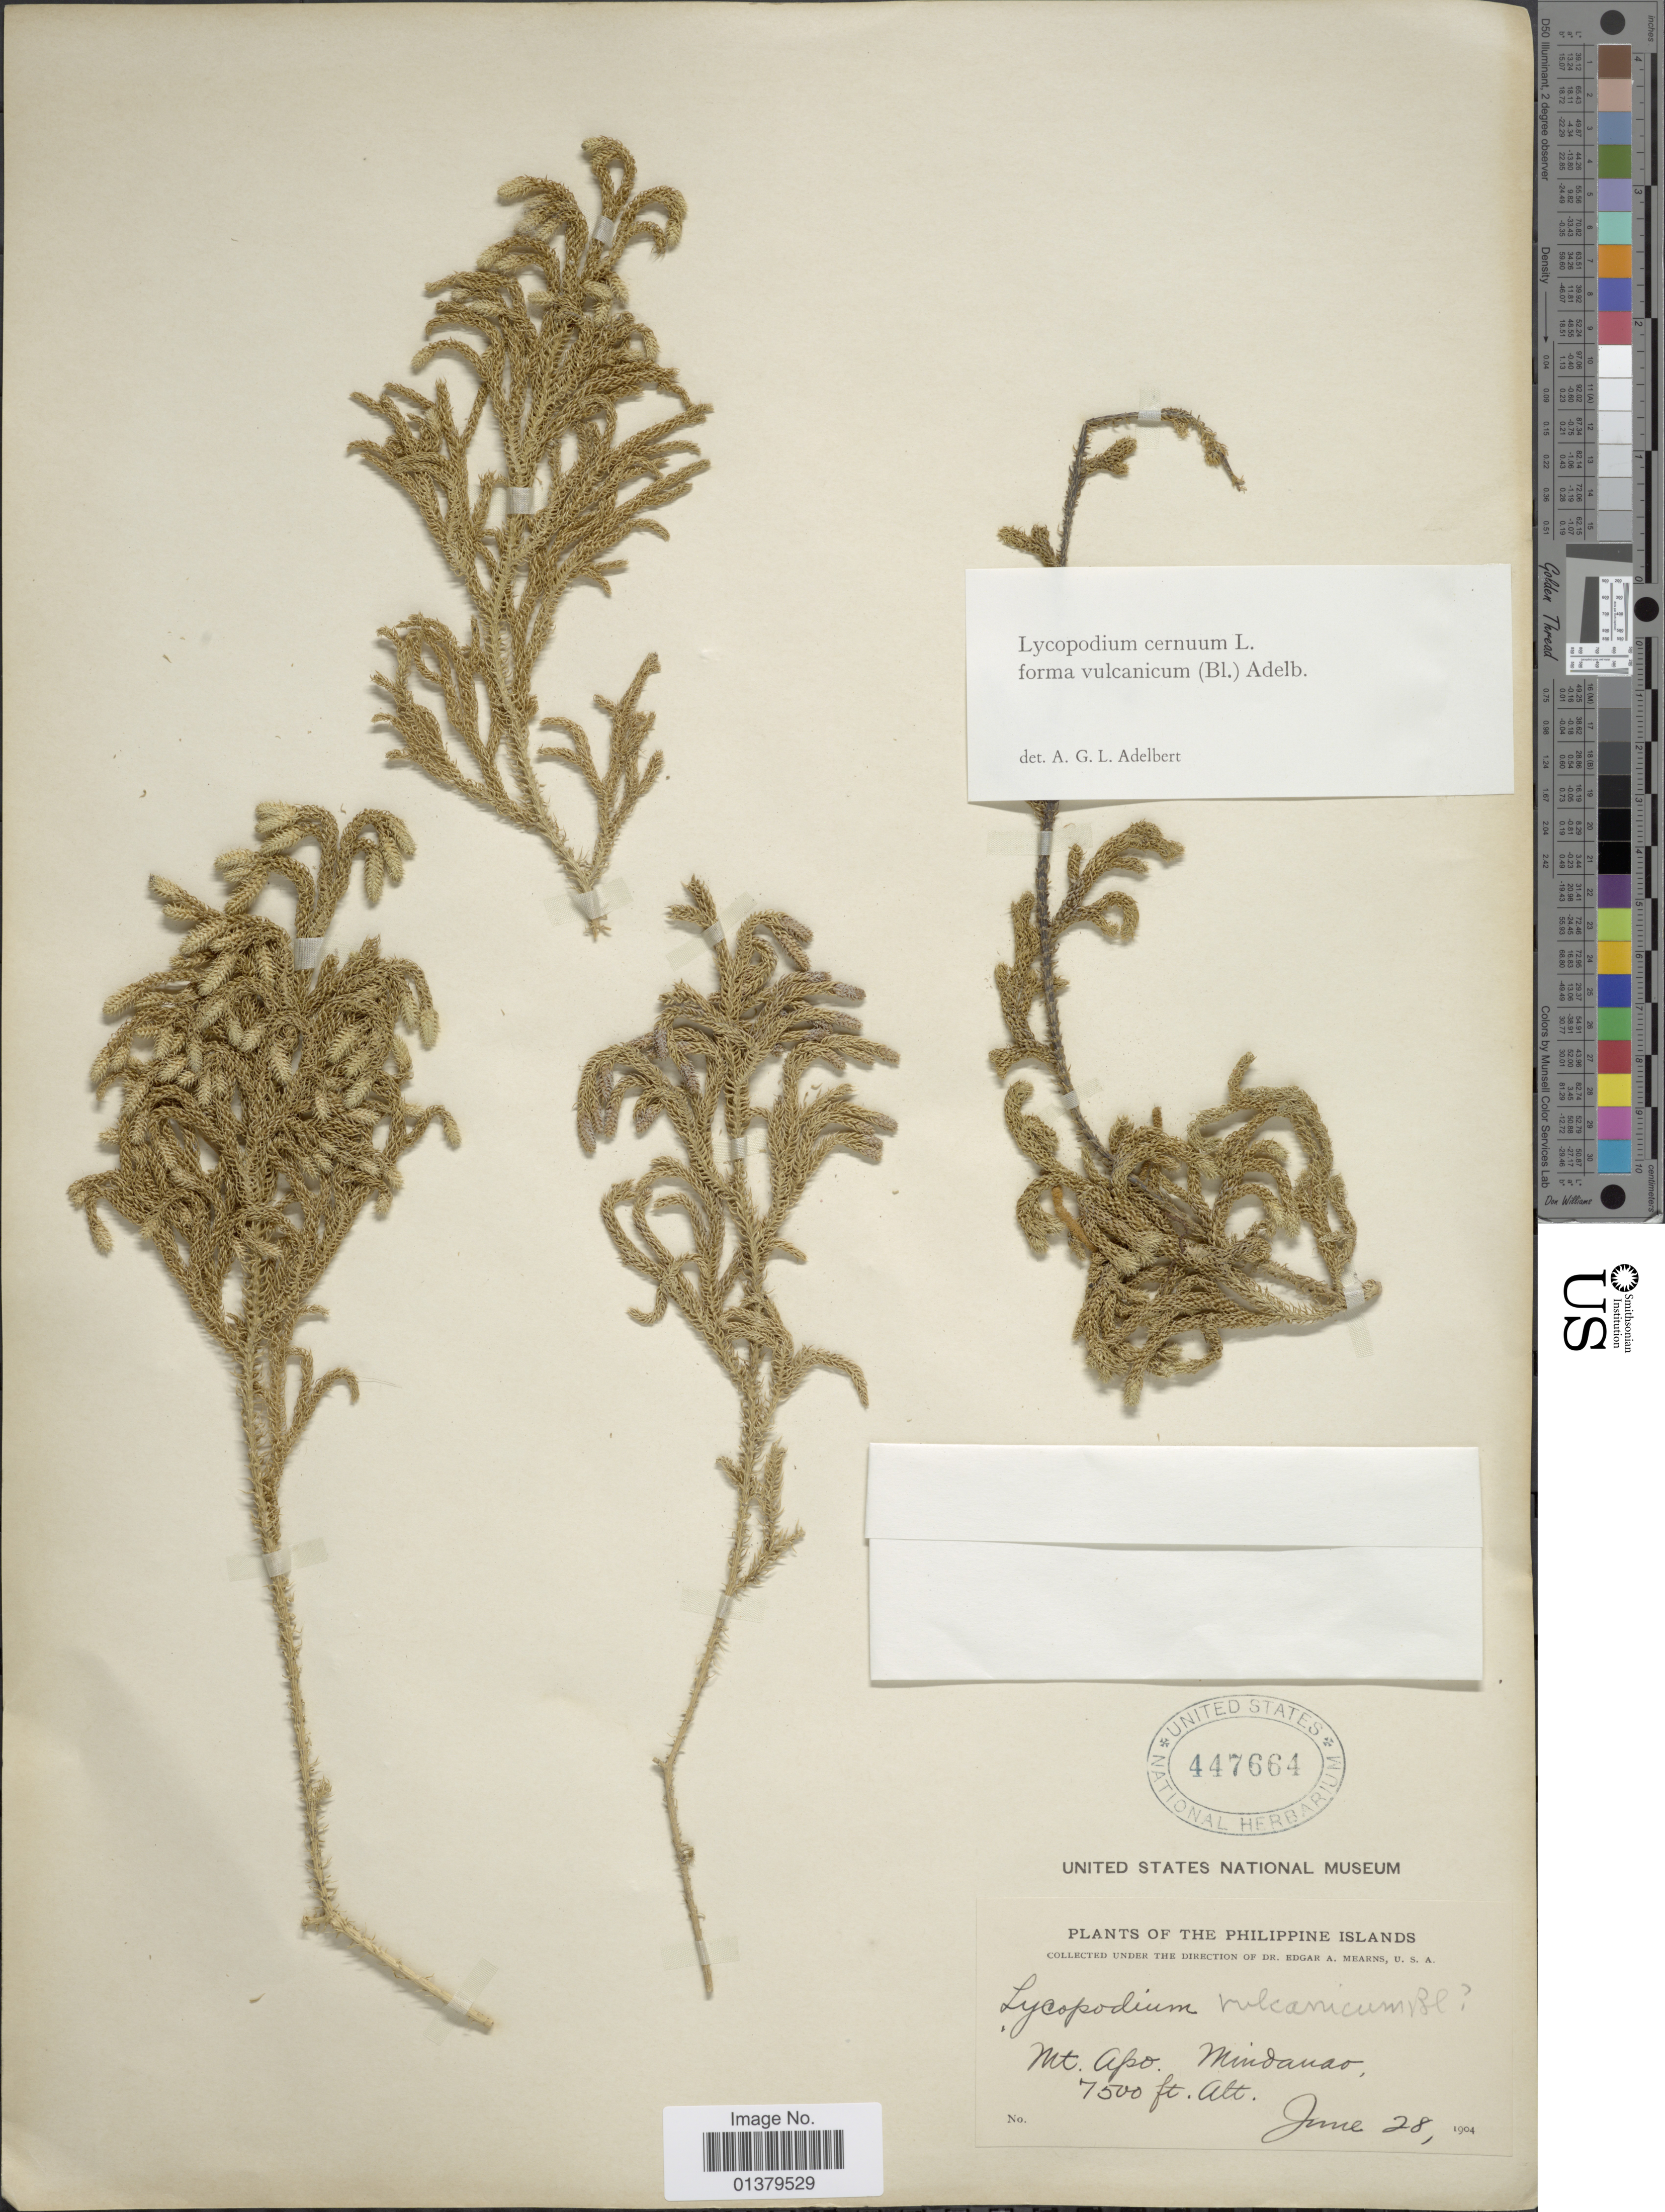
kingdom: Plantae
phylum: Tracheophyta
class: Lycopodiopsida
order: Lycopodiales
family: Lycopodiaceae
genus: Palhinhaea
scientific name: Palhinhaea cernua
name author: (L.) Vasc. & Franco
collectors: E. A. Mearns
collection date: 1904-06-28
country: Philippines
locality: Mt Apo, Mindanao.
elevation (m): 2286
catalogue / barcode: US 447664